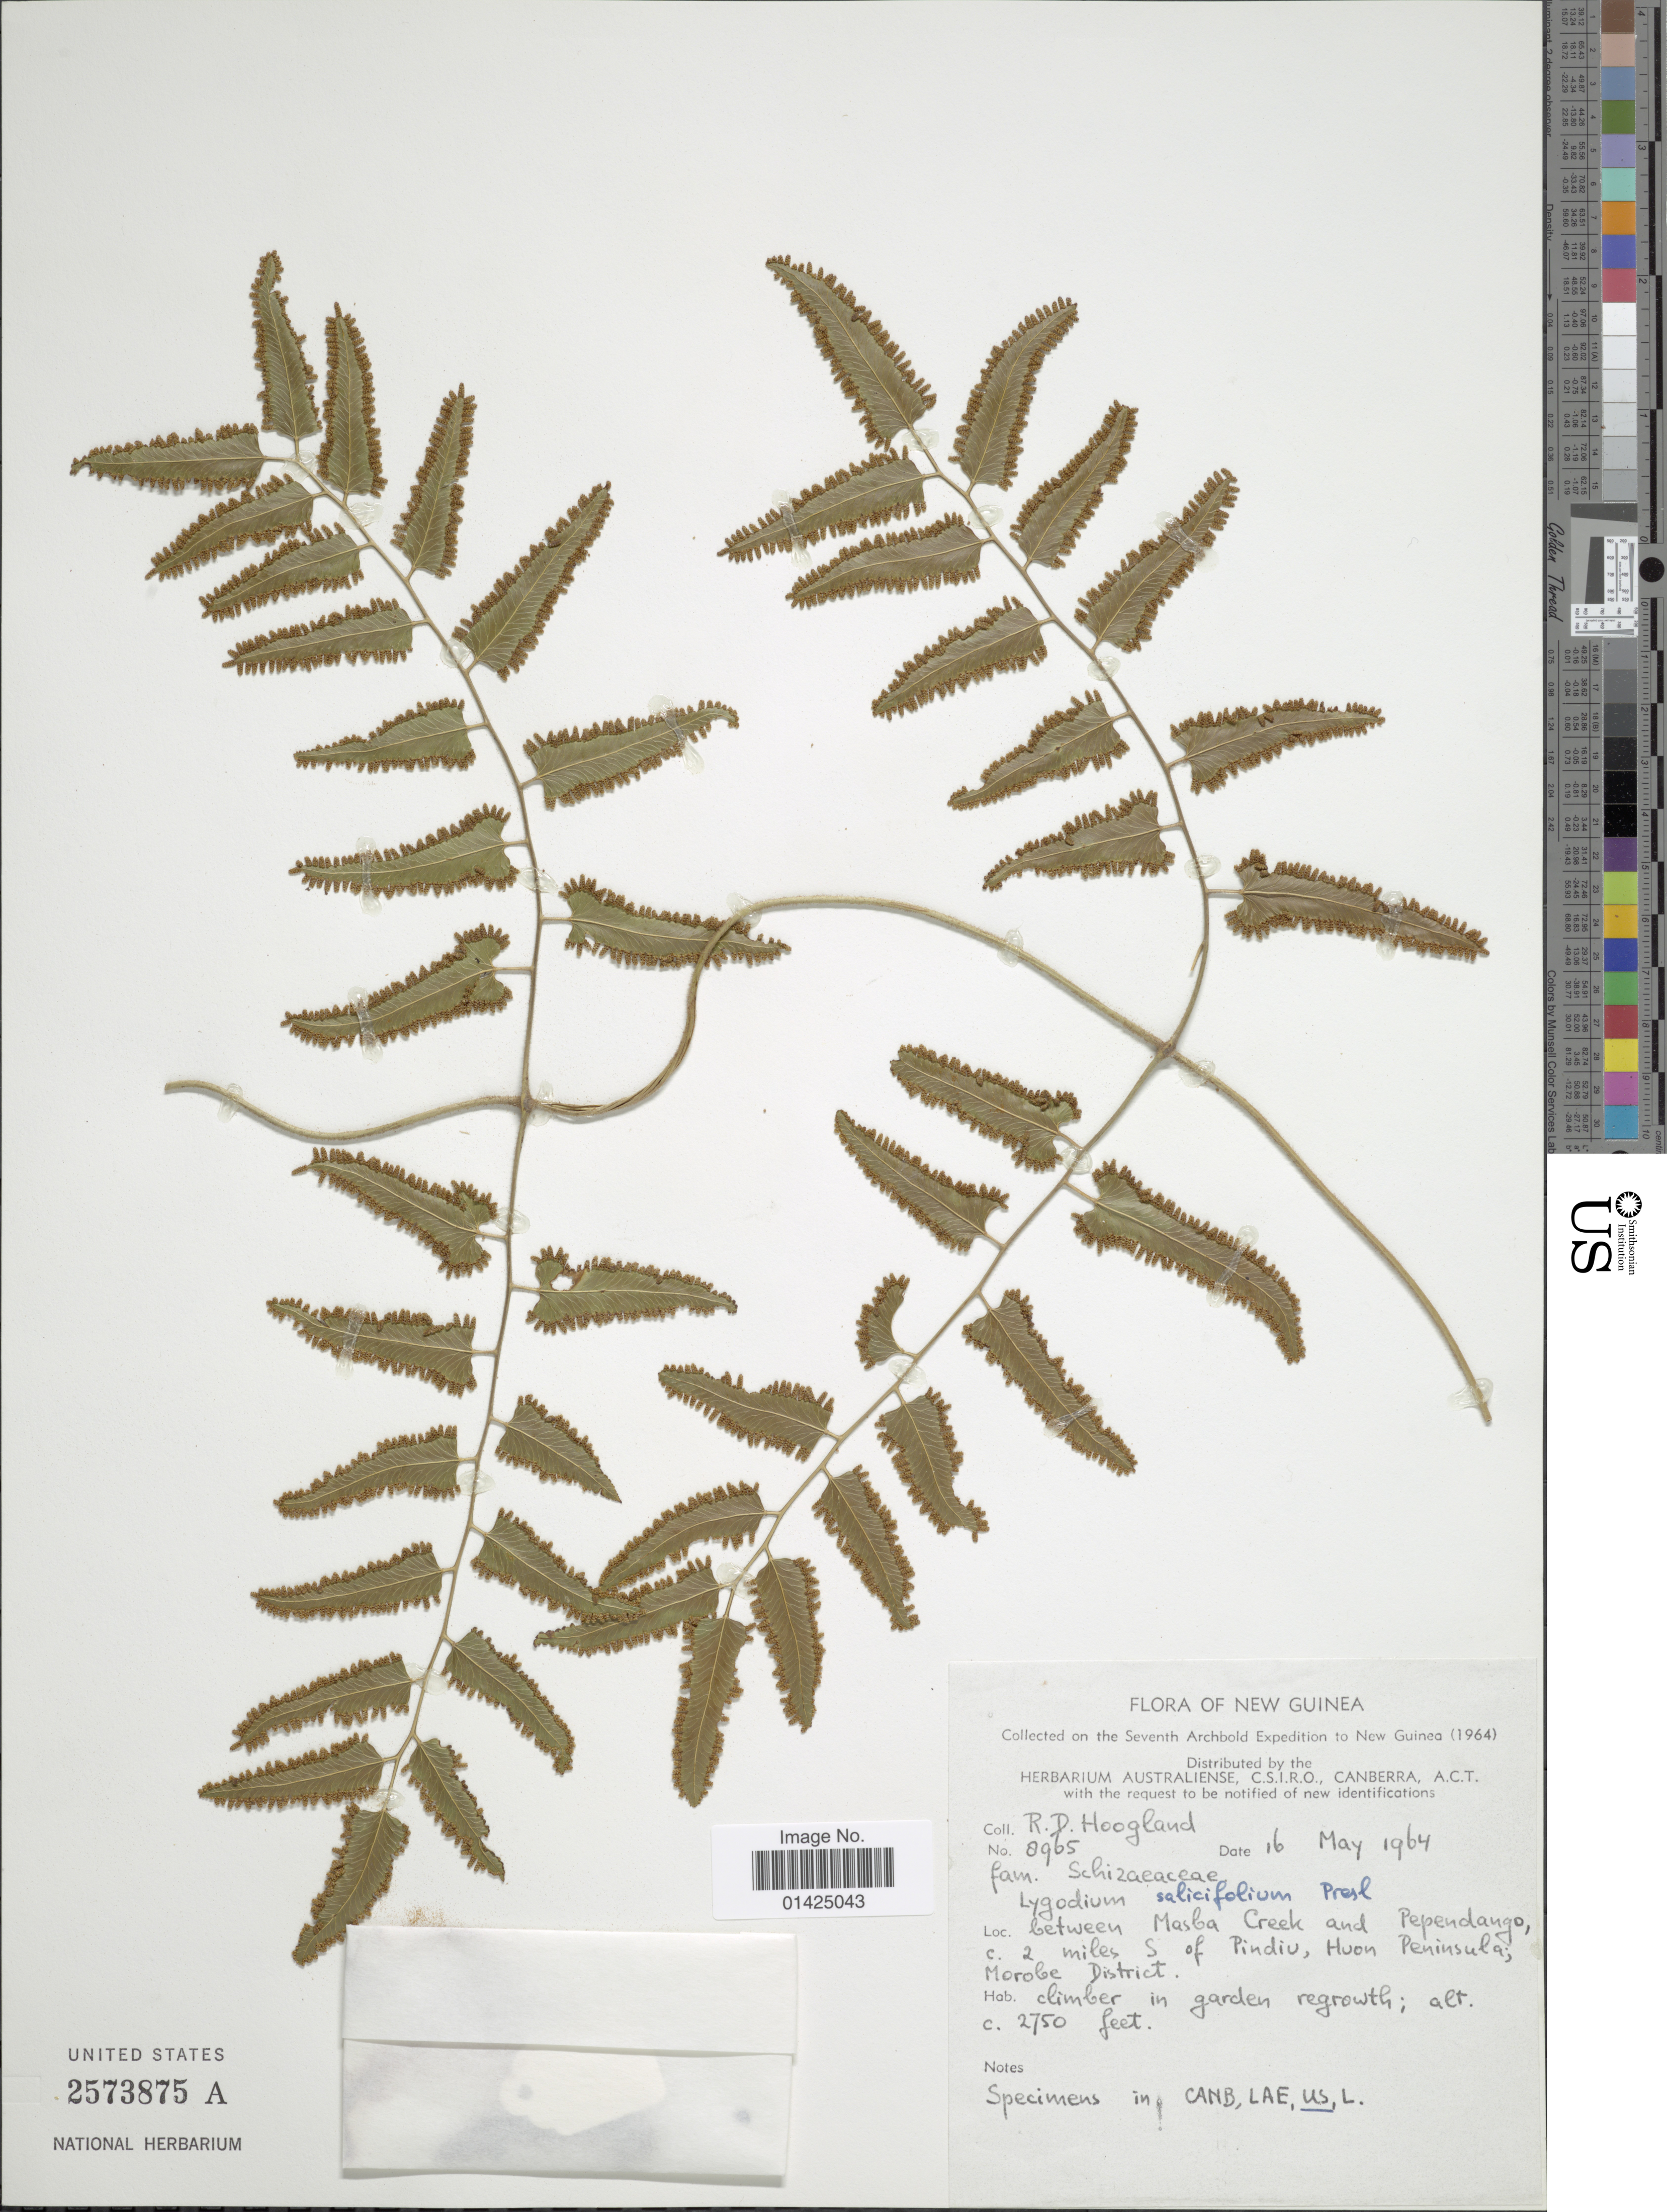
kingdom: Plantae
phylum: Tracheophyta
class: Polypodiopsida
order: Schizaeales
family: Lygodiaceae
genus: Lygodium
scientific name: Lygodium sailcifolium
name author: C. Presl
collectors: R. D. Hoogland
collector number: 8965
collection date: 1964-05-16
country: Papua New Guinea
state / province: Morobe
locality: Between Masba Creek and Pependangoc. 2 miles S of Piniu, Huon Penisula, Morobe District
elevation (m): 838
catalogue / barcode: US 2573875A